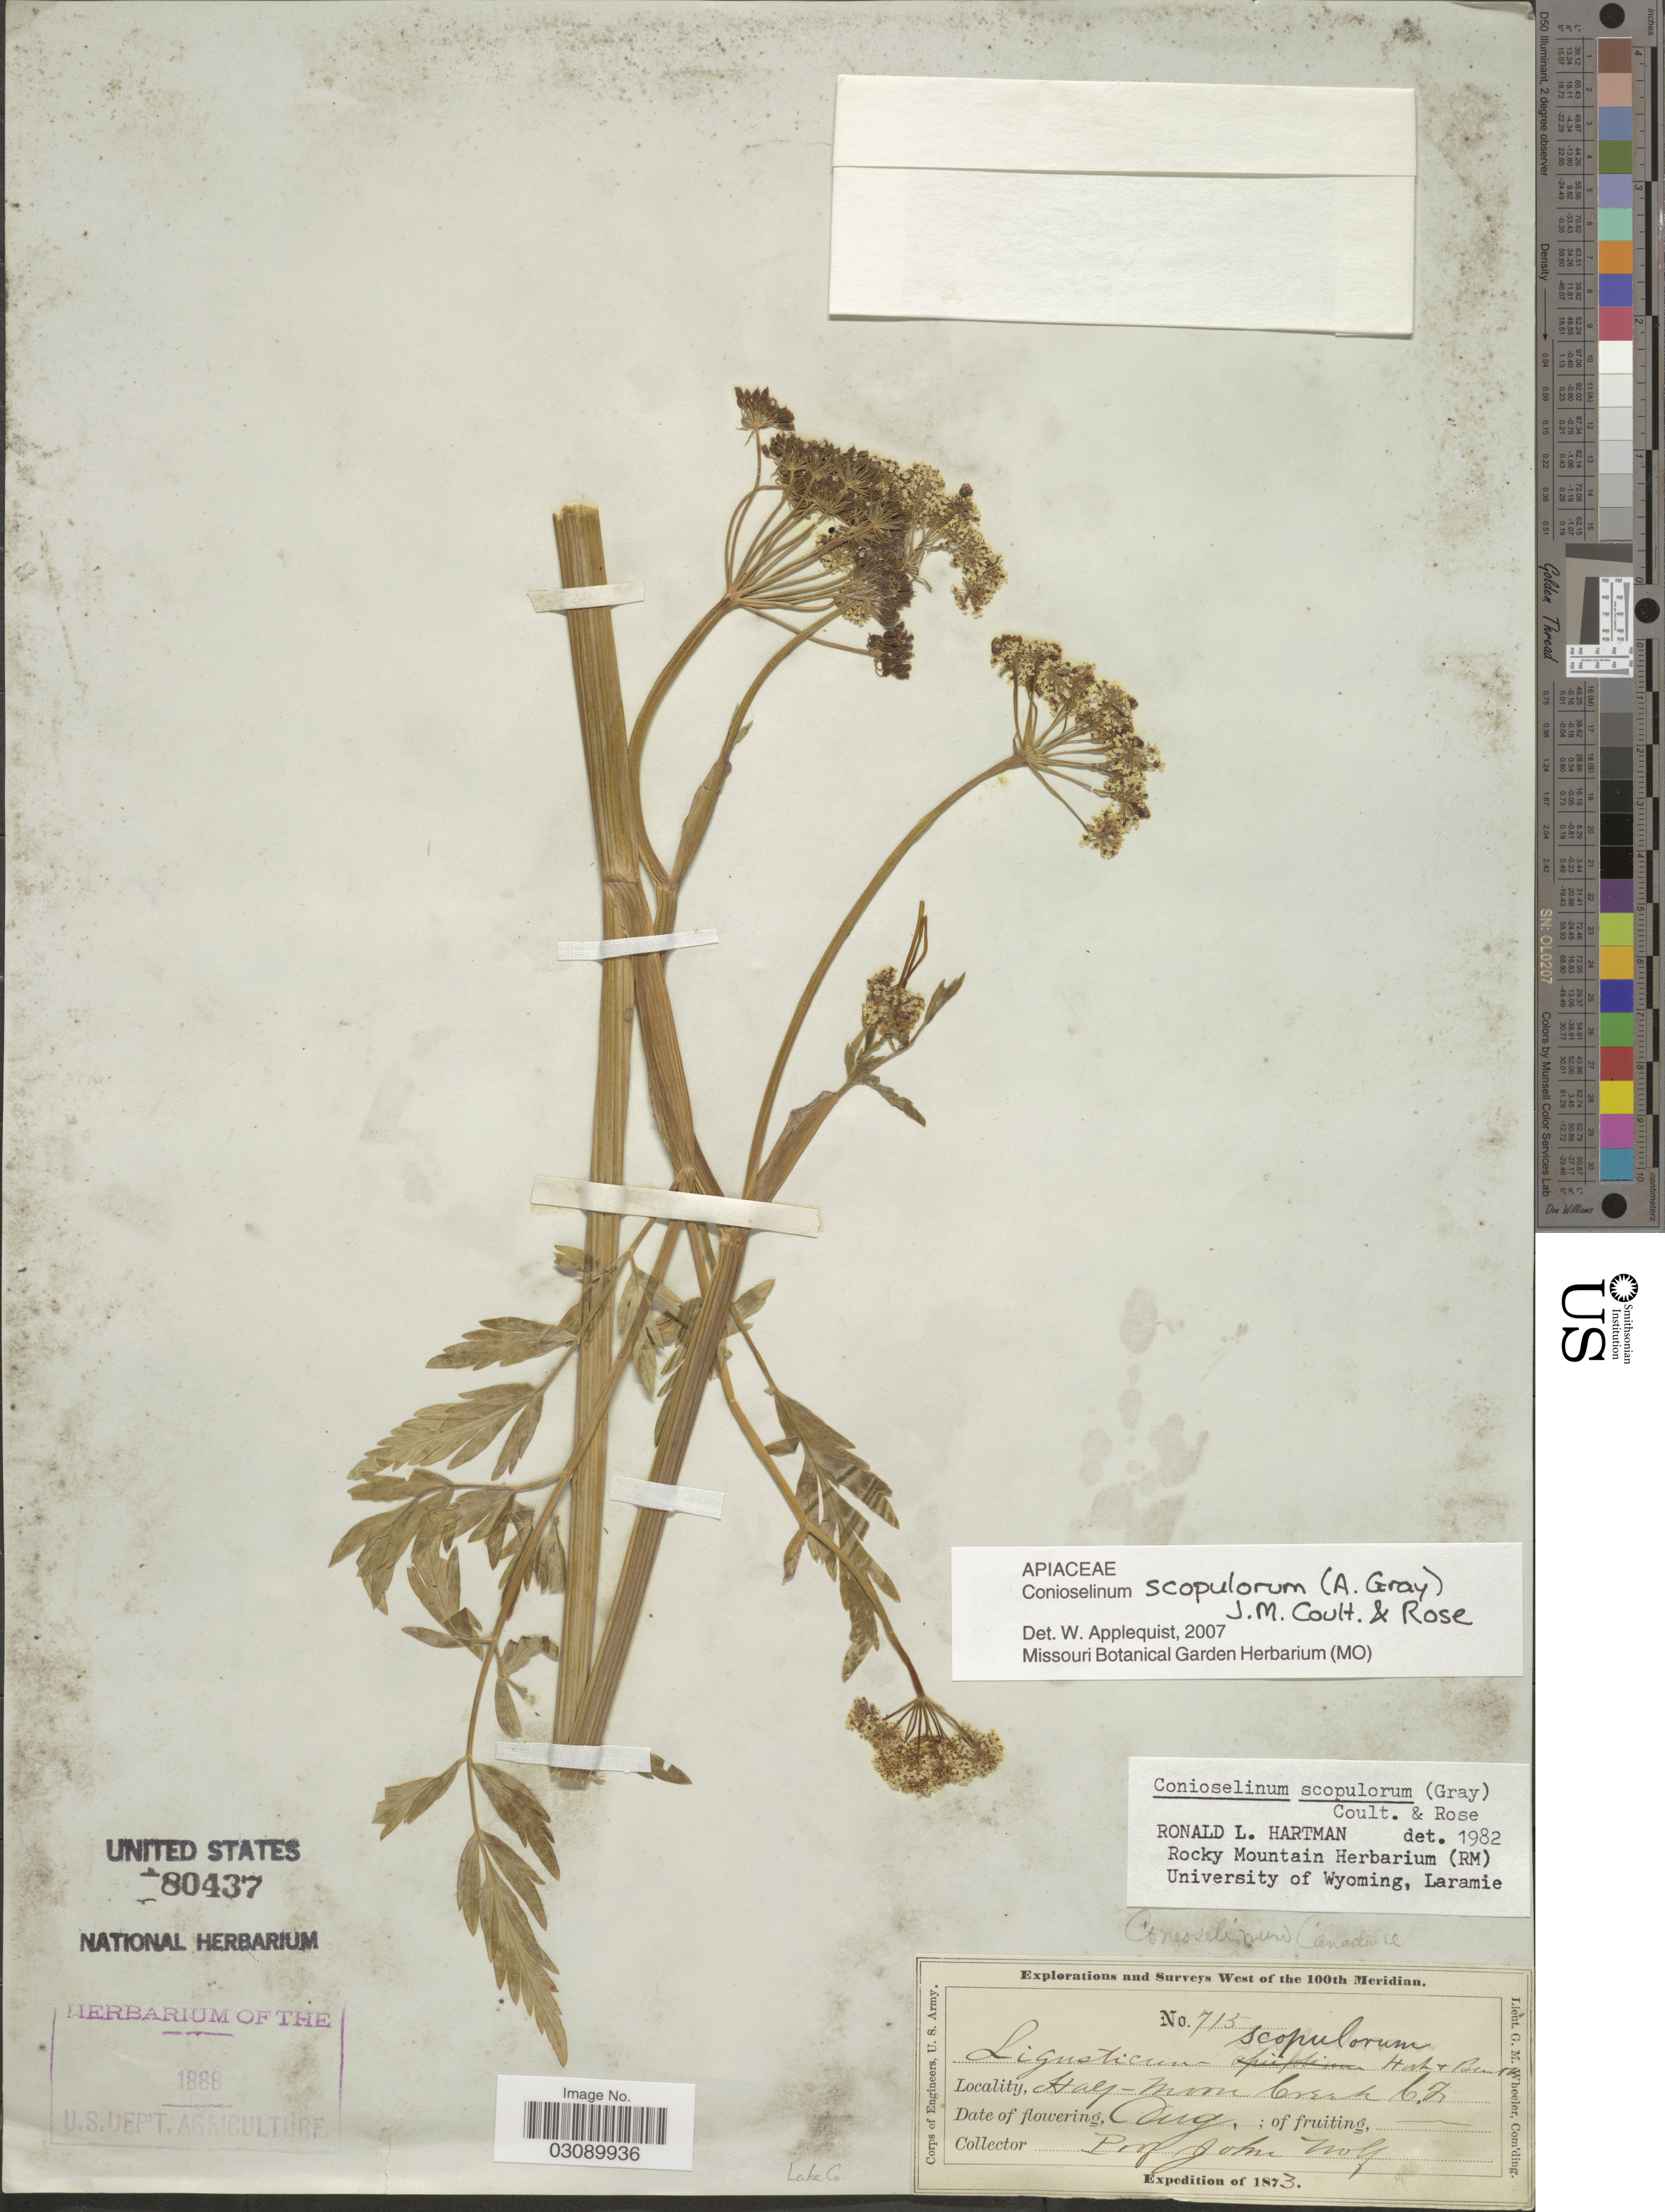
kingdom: Plantae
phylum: Tracheophyta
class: Magnoliopsida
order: Apiales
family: Apiaceae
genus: Conioselinum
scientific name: Conioselinum scopulorum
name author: (A. Gray) J.M. Coult. & Rose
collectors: J. Wolf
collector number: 715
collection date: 1873-08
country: United States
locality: Half Moon Creek, C.T. Lake Co.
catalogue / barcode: US 80437